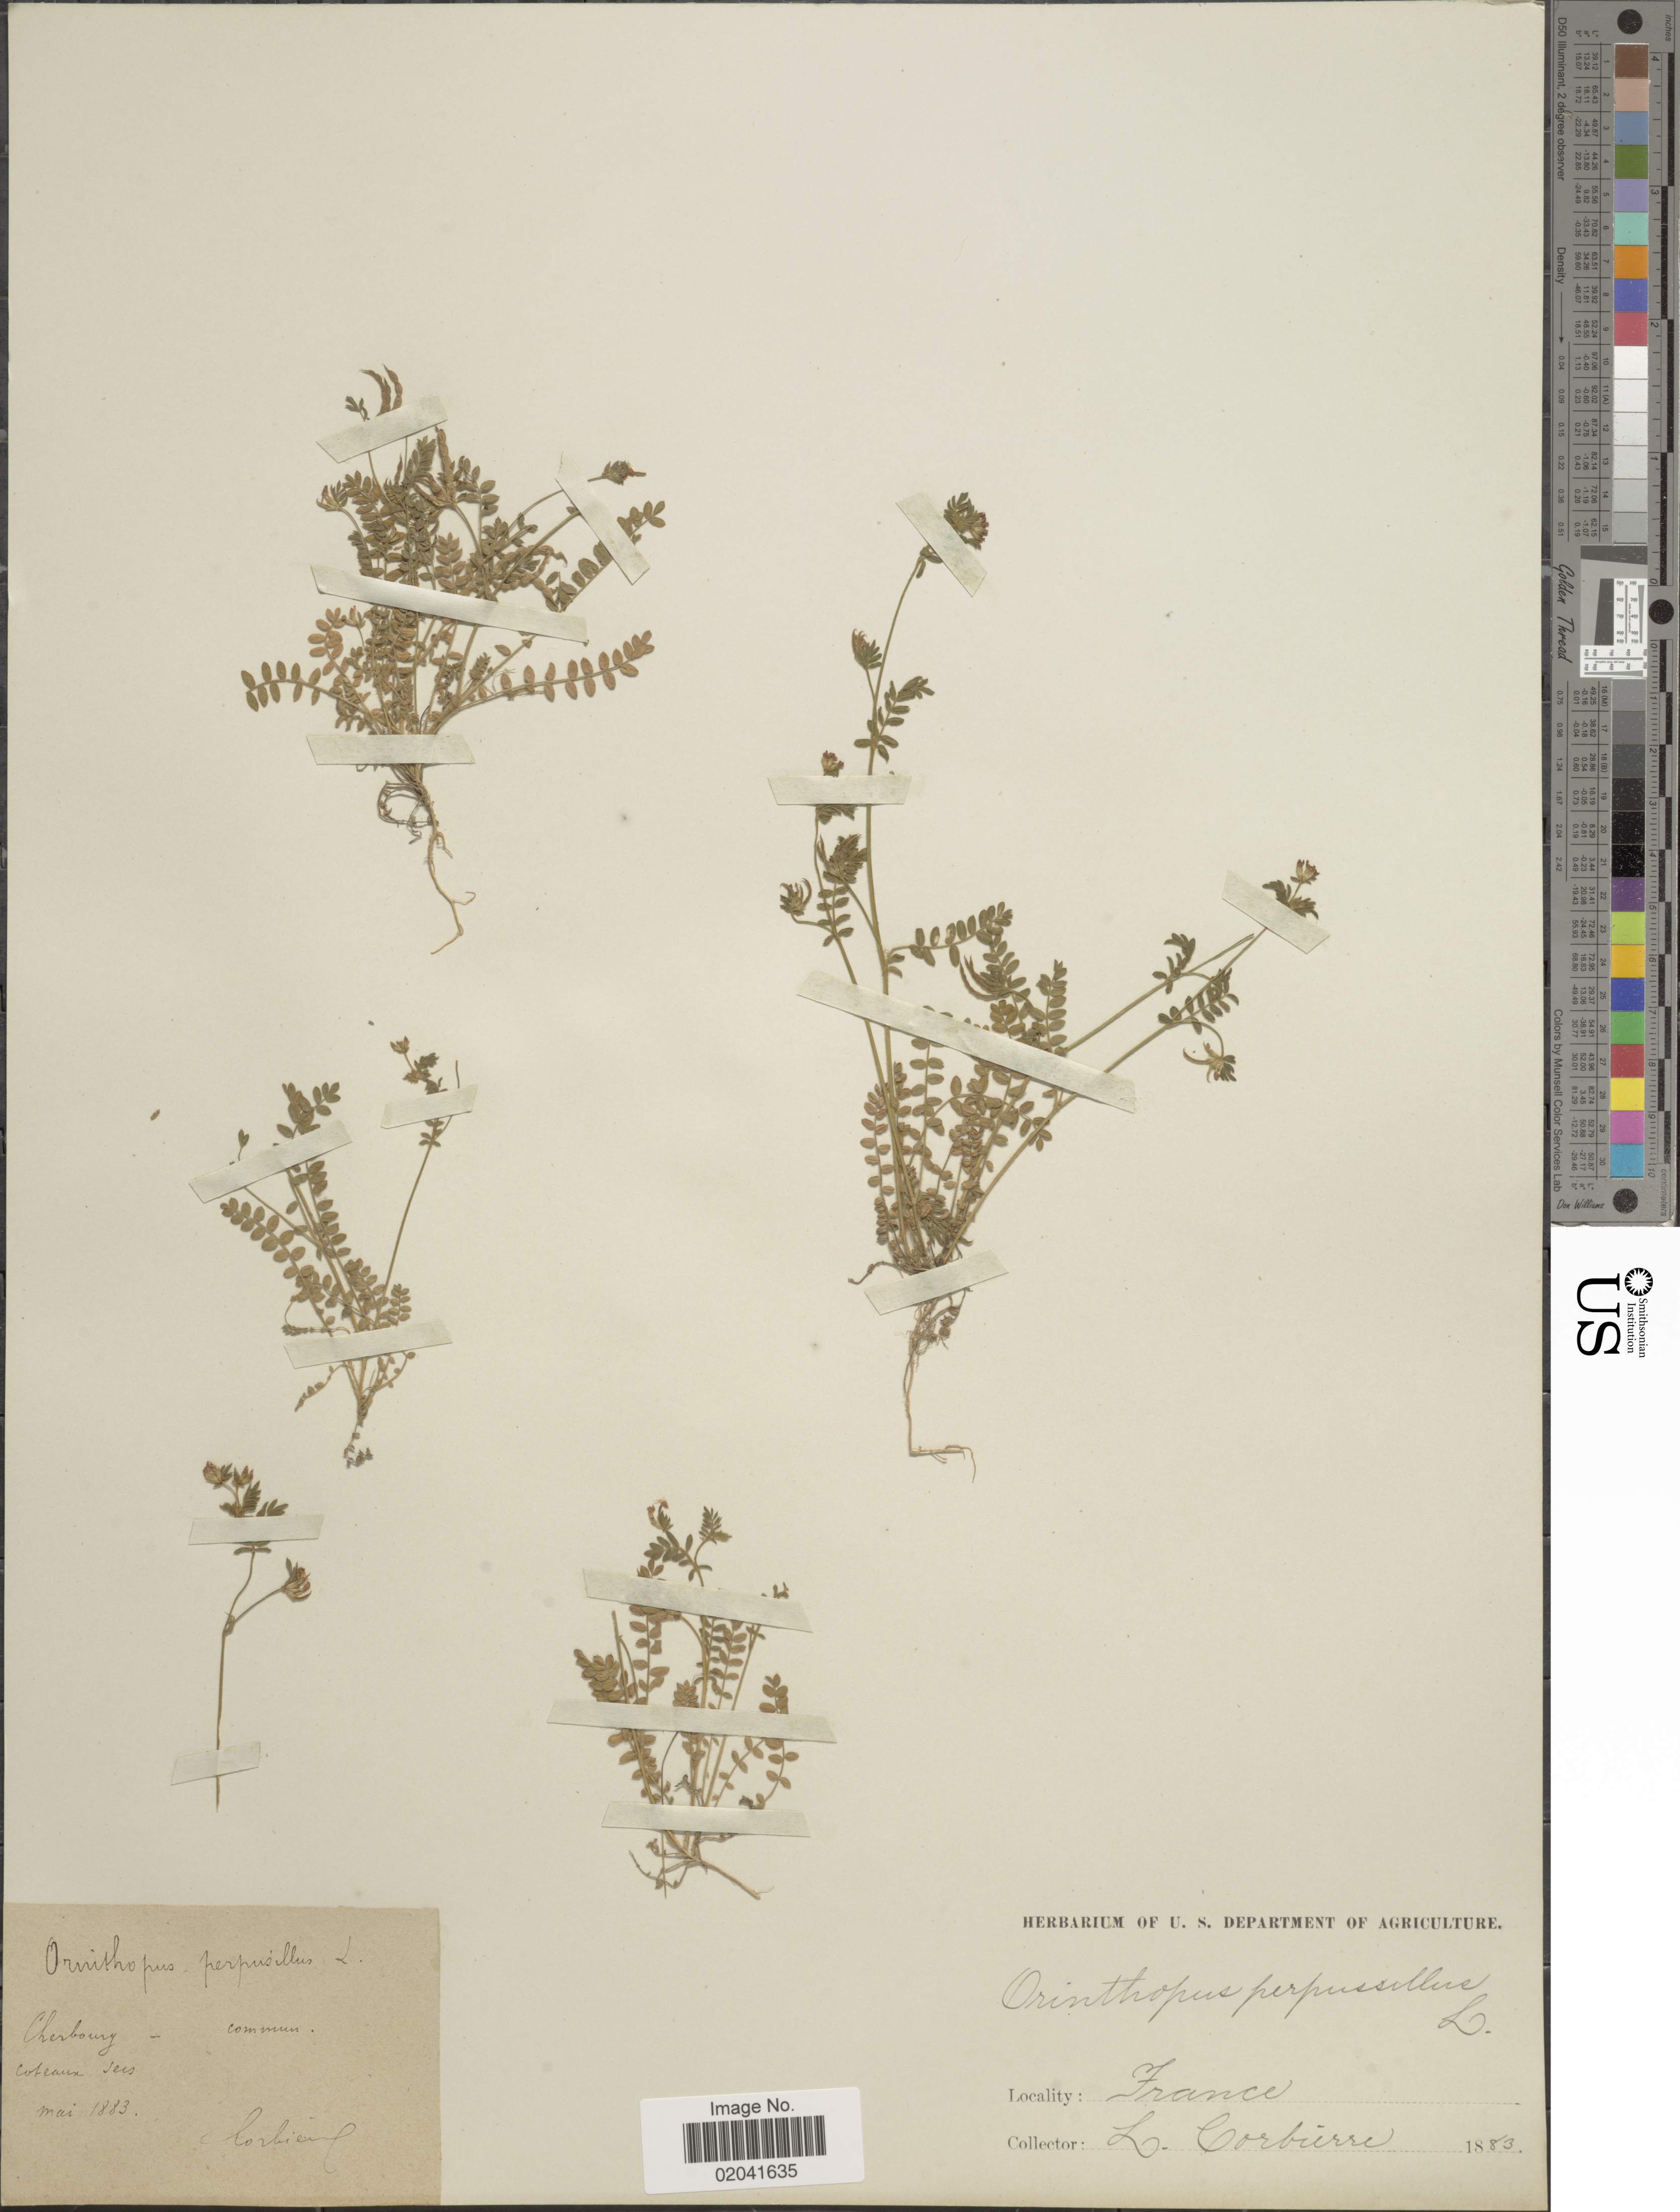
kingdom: Plantae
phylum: Tracheophyta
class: Magnoliopsida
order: Fabales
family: Fabaceae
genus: Ornithopus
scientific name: Ornithopus perpusillus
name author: L.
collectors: L. Corbière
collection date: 1883-05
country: France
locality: Cherbourg, Cotteaux. France